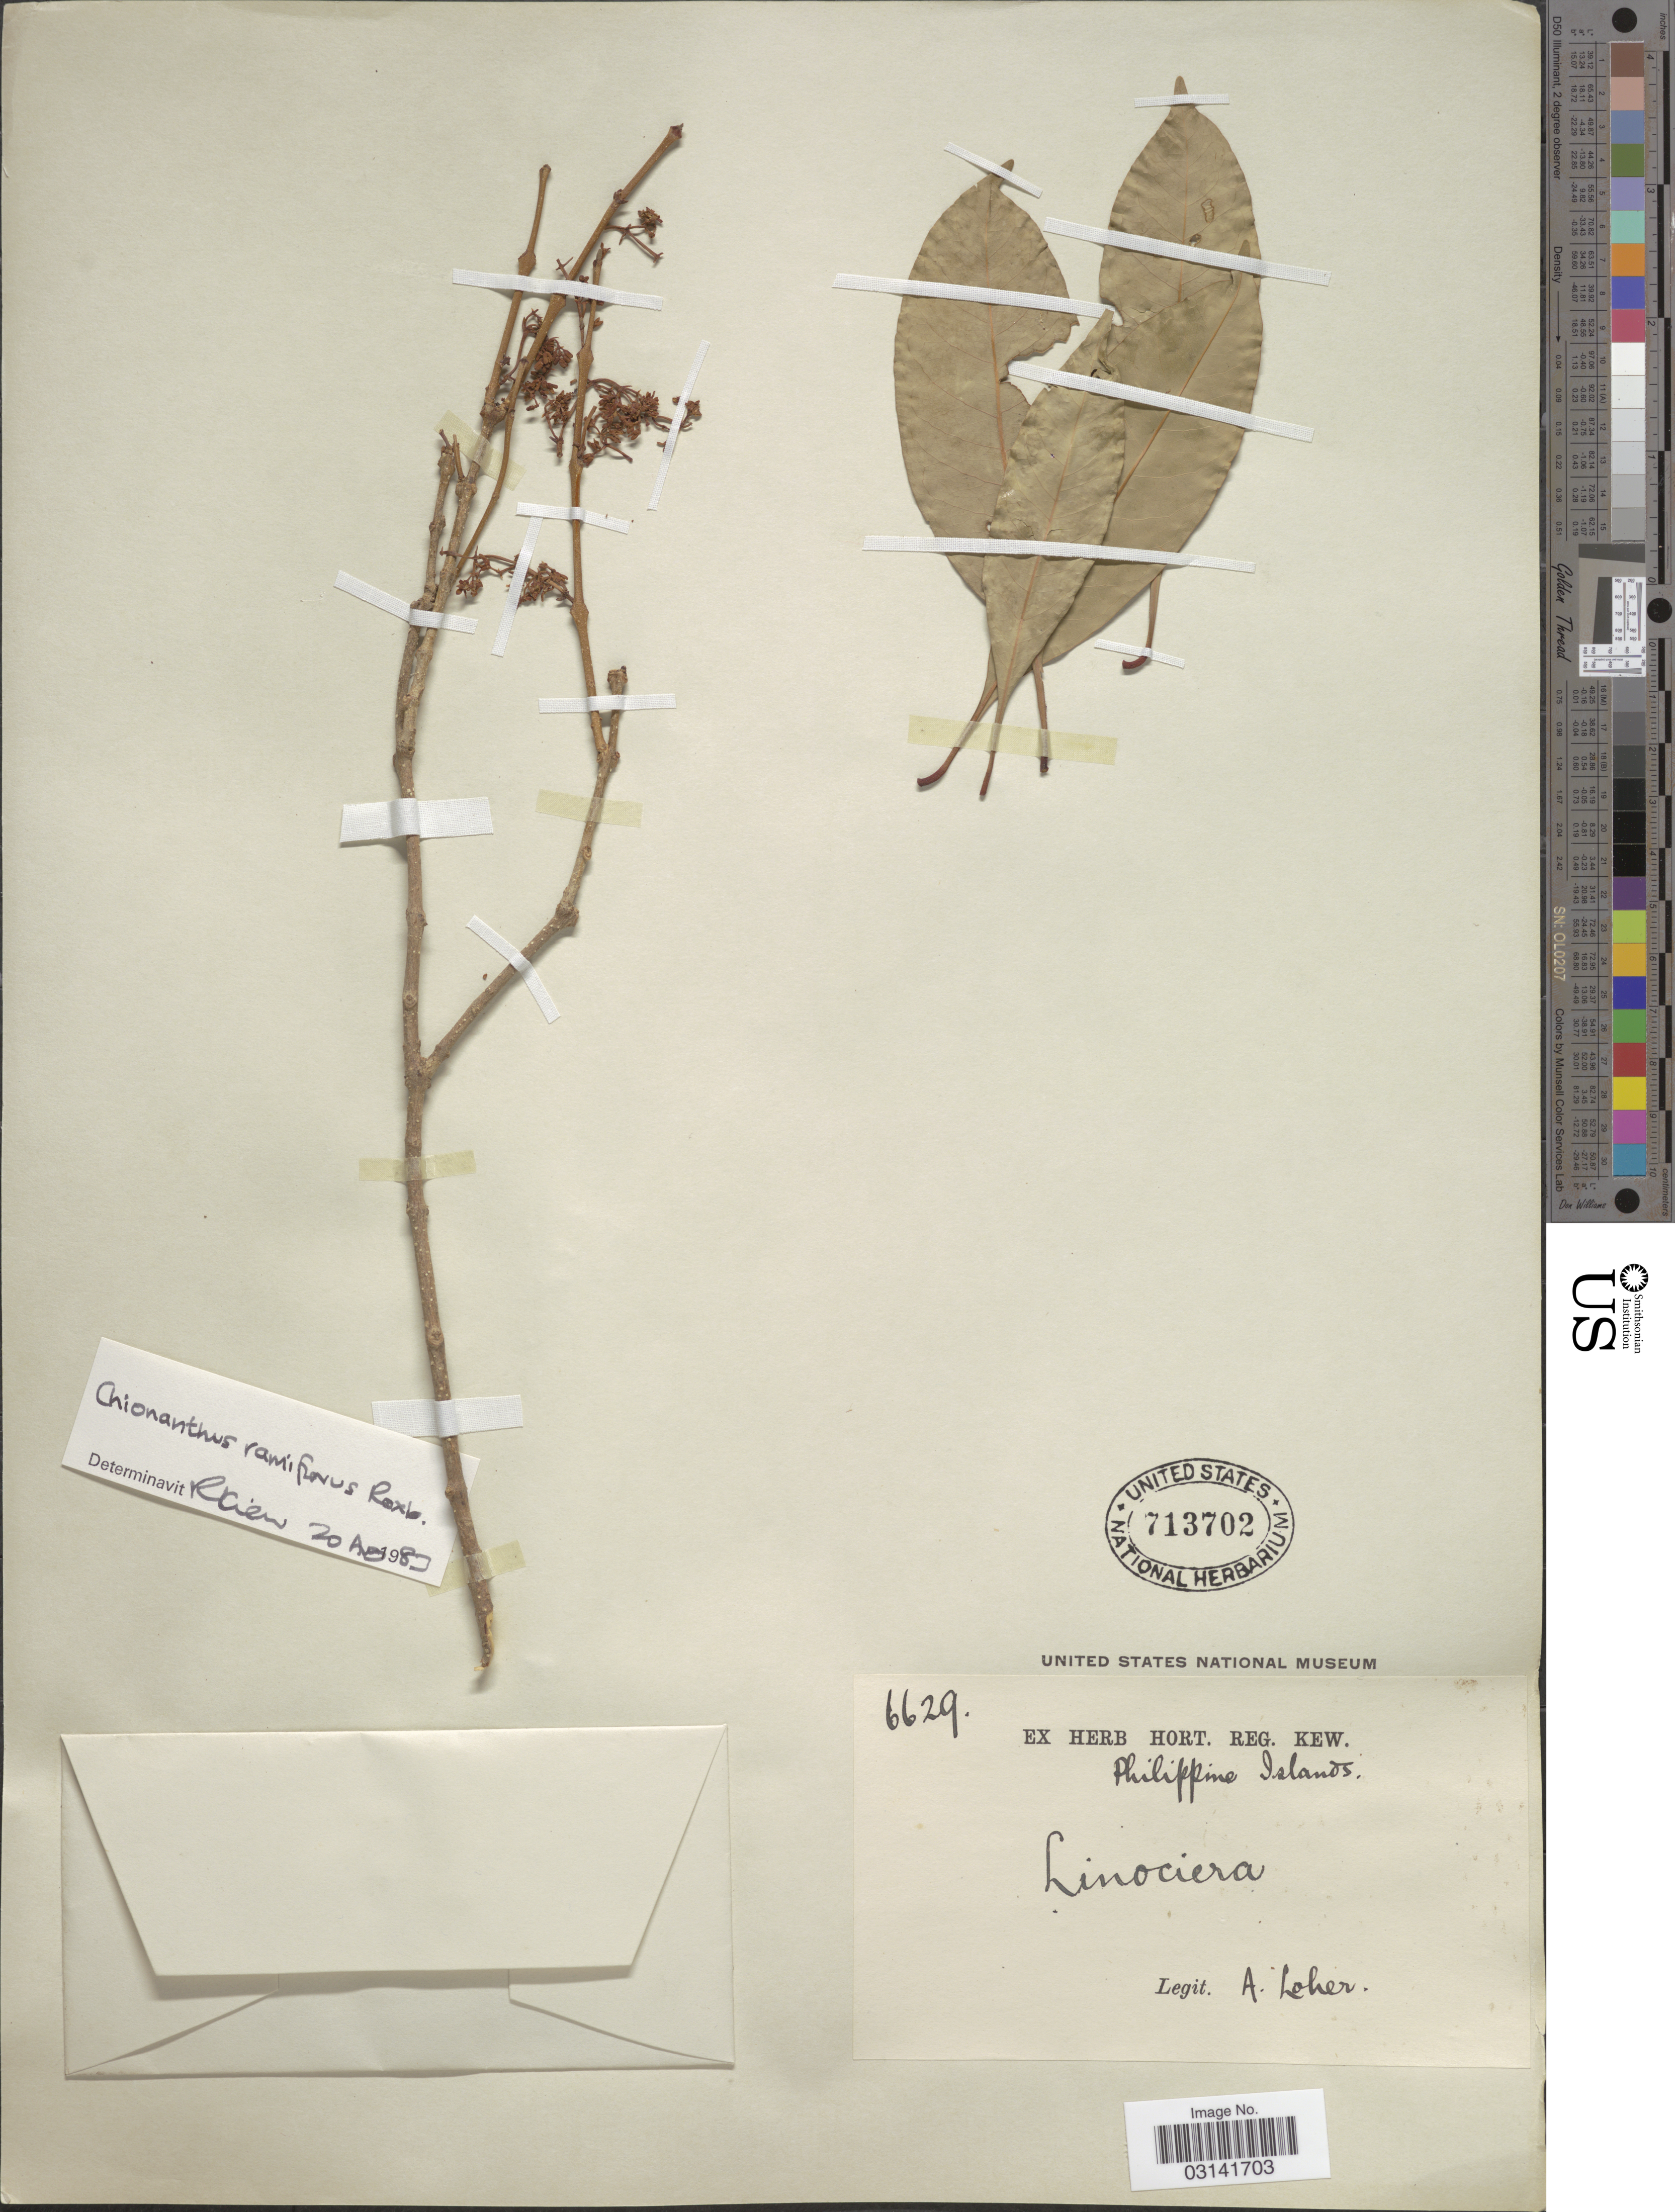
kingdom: Plantae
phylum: Tracheophyta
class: Magnoliopsida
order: Lamiales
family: Oleaceae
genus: Chionanthus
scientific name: Chionanthus ramiflorus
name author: Roxb.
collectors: A. Loher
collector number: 6629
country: Philippines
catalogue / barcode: US 713702